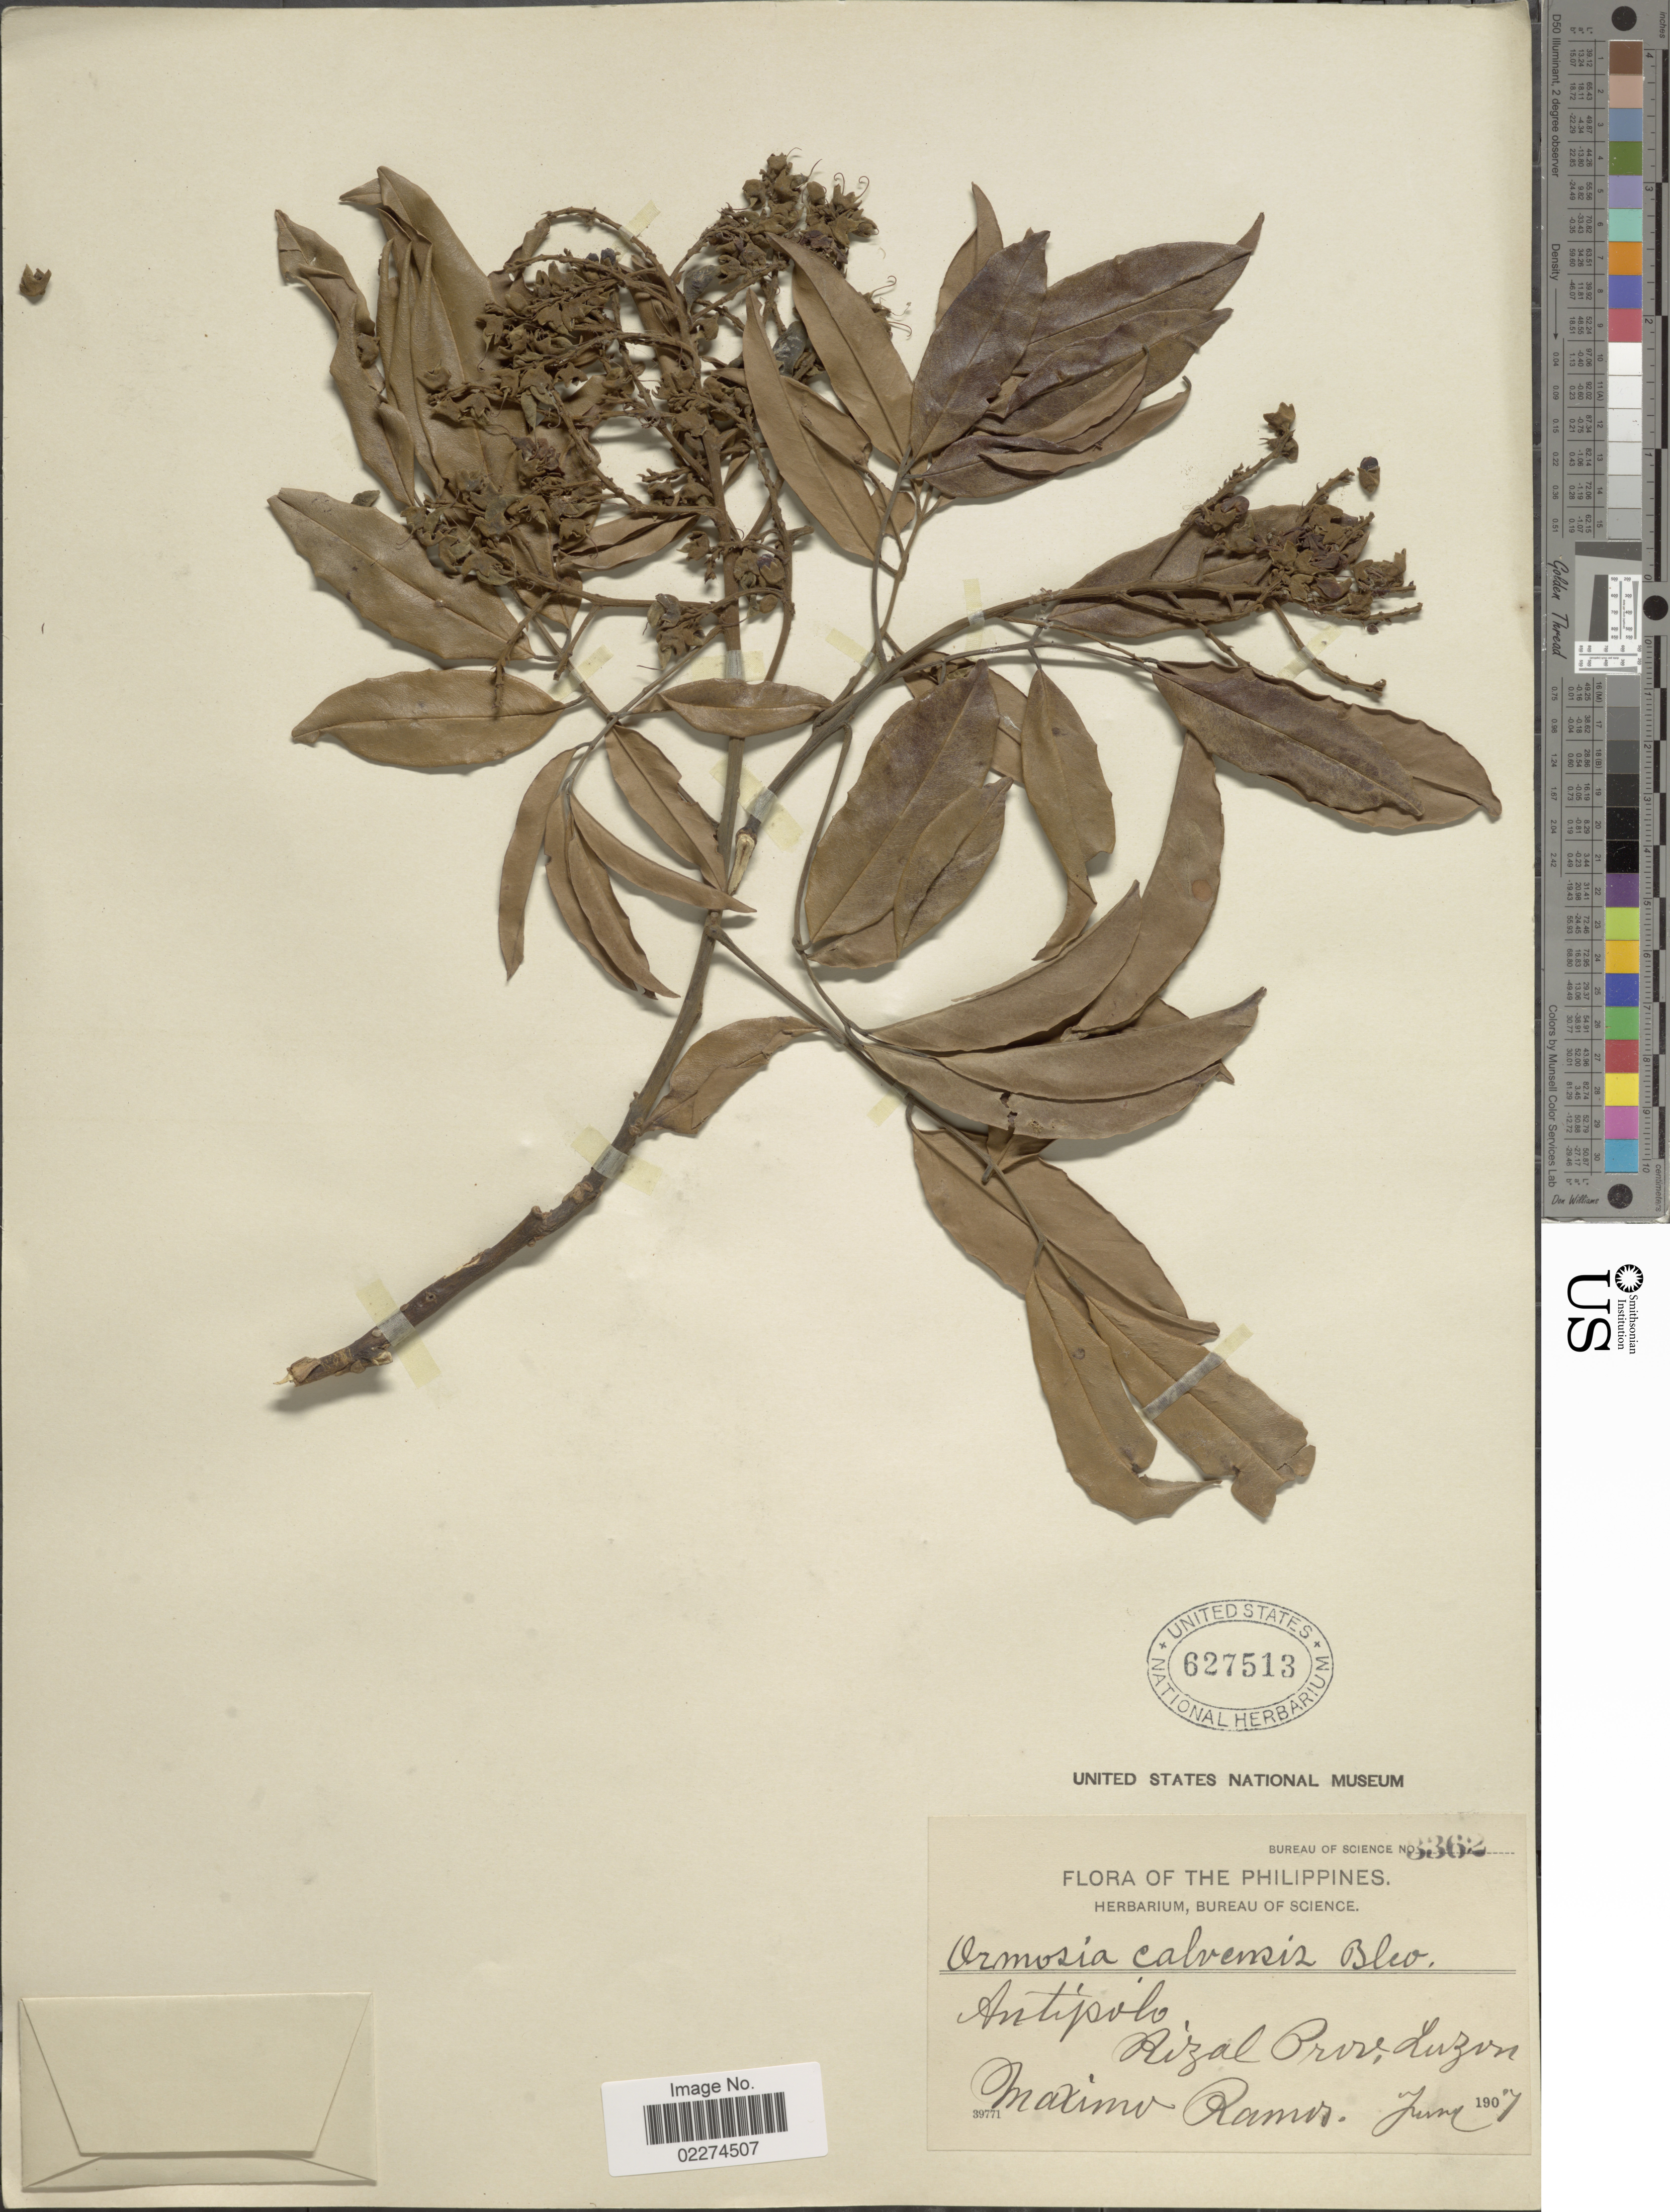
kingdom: Plantae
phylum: Tracheophyta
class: Magnoliopsida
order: Fabales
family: Fabaceae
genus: Ormosia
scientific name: Ormosia calavensis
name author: Azaola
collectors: M. Ramos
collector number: Bureau of science 3362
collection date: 1907-06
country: Philippines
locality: Antipolo, Rizal, Prov. Luzon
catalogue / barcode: US 627513